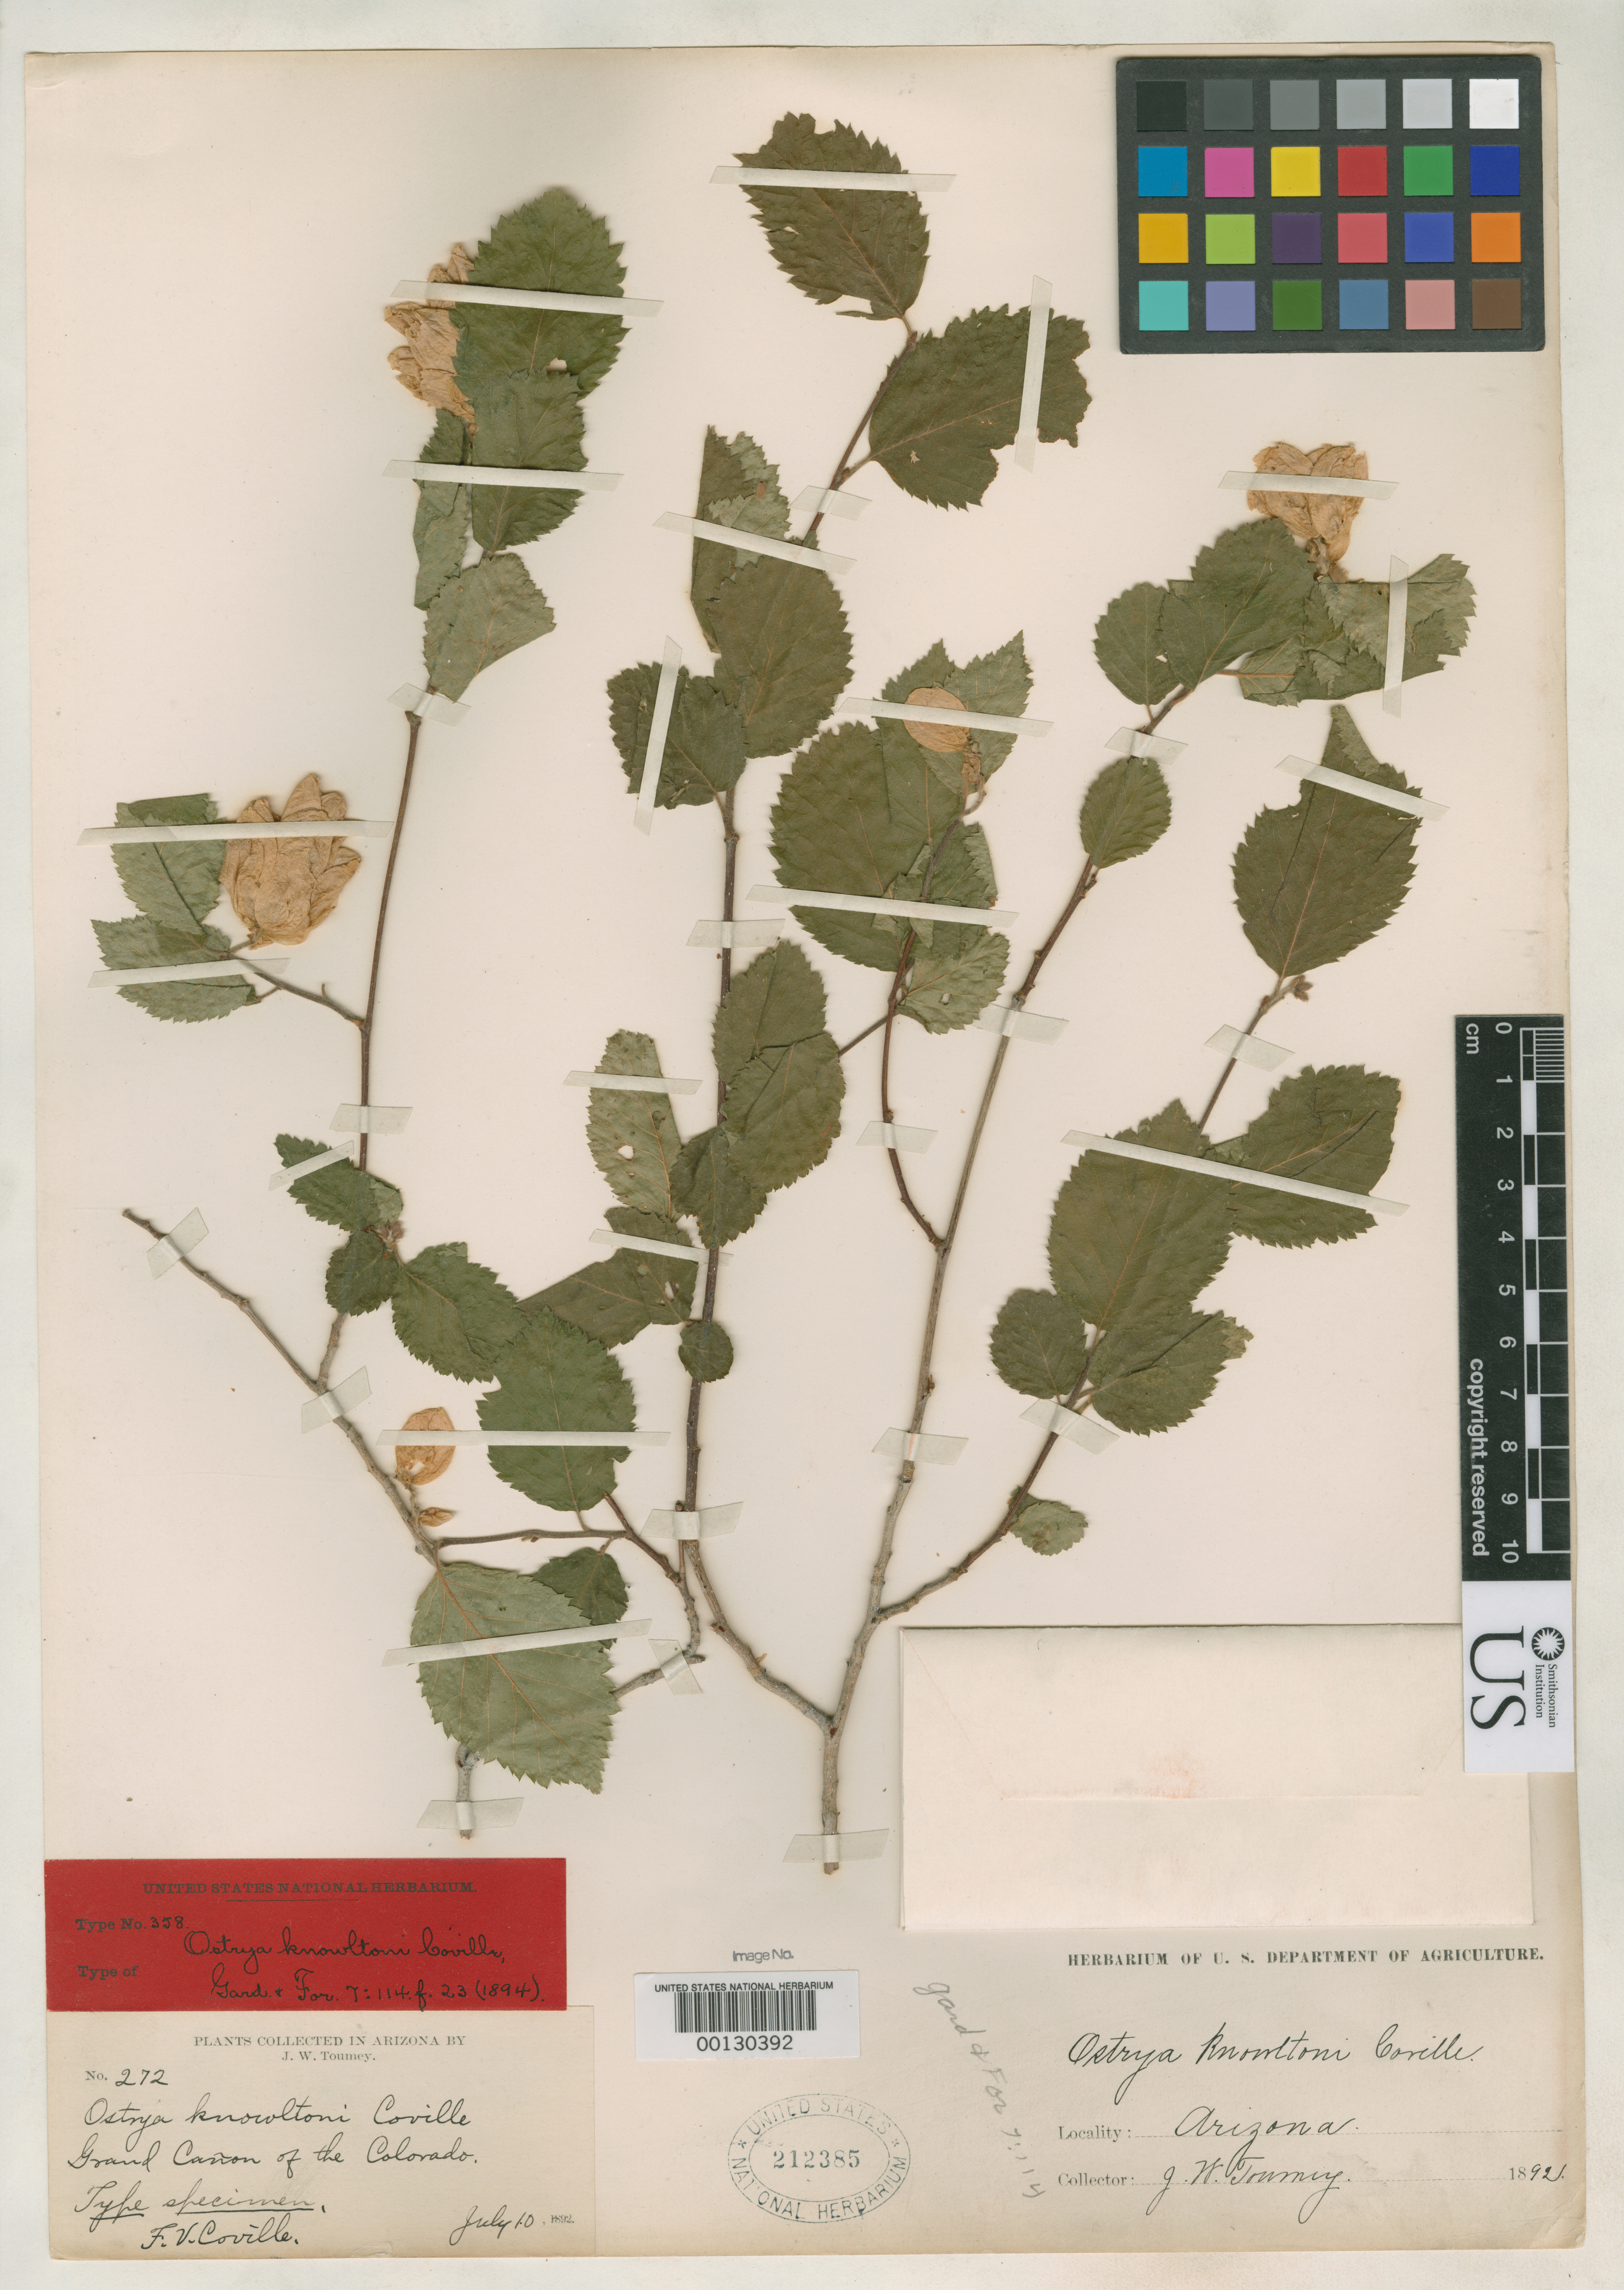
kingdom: Plantae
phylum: Tracheophyta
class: Magnoliopsida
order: Fagales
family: Betulaceae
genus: Ostrya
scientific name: Ostrya knowltoni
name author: Coville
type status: Type Collection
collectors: J. W. Toumey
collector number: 272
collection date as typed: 10 Jul 1892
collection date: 1892-07-10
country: United States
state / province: Arizona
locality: Grand Canyon.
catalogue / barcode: US 212385